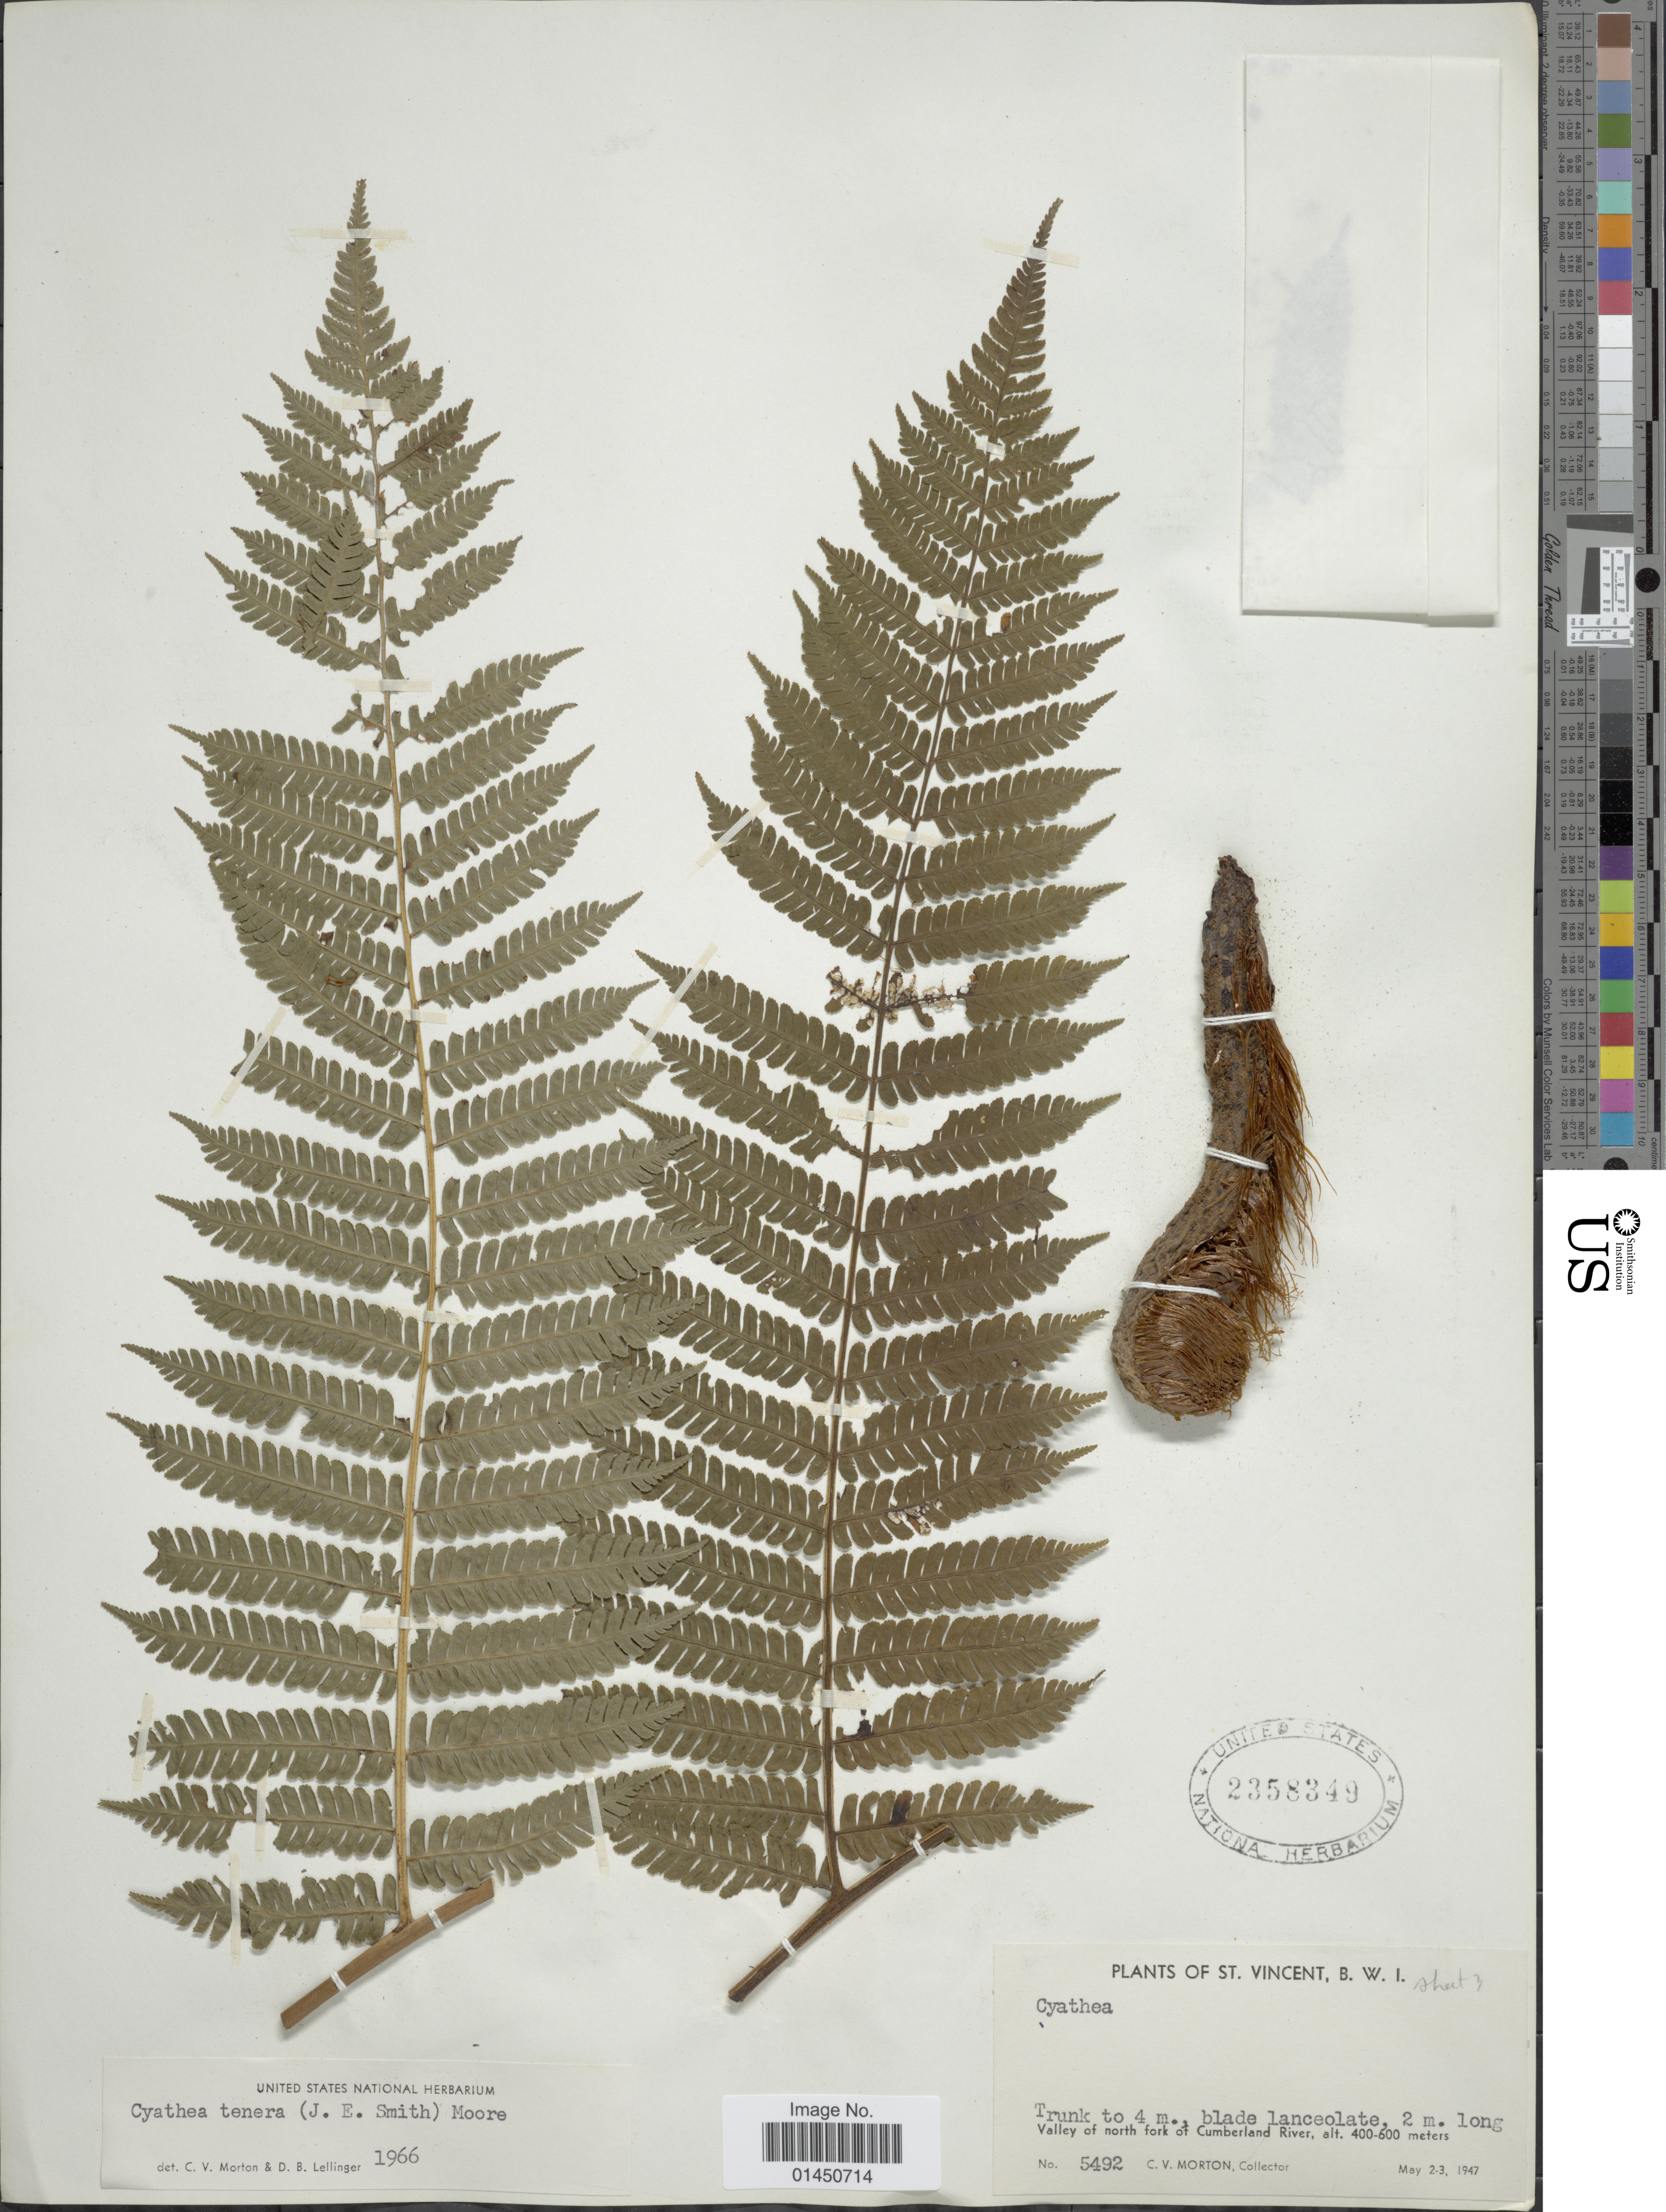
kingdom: Plantae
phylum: Tracheophyta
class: Polypodiopsida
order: Cyatheales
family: Cyatheaceae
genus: Cyathea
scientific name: Cyathea tenera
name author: (J. Sm. ex Hook.) T. Moore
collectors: C. V. Morton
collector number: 5492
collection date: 1947-05-02/1947-05-03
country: St. Vincent - Grenadines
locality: St. Vincent, Valley of north fork of Cumberland River.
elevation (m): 400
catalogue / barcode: US 2358349